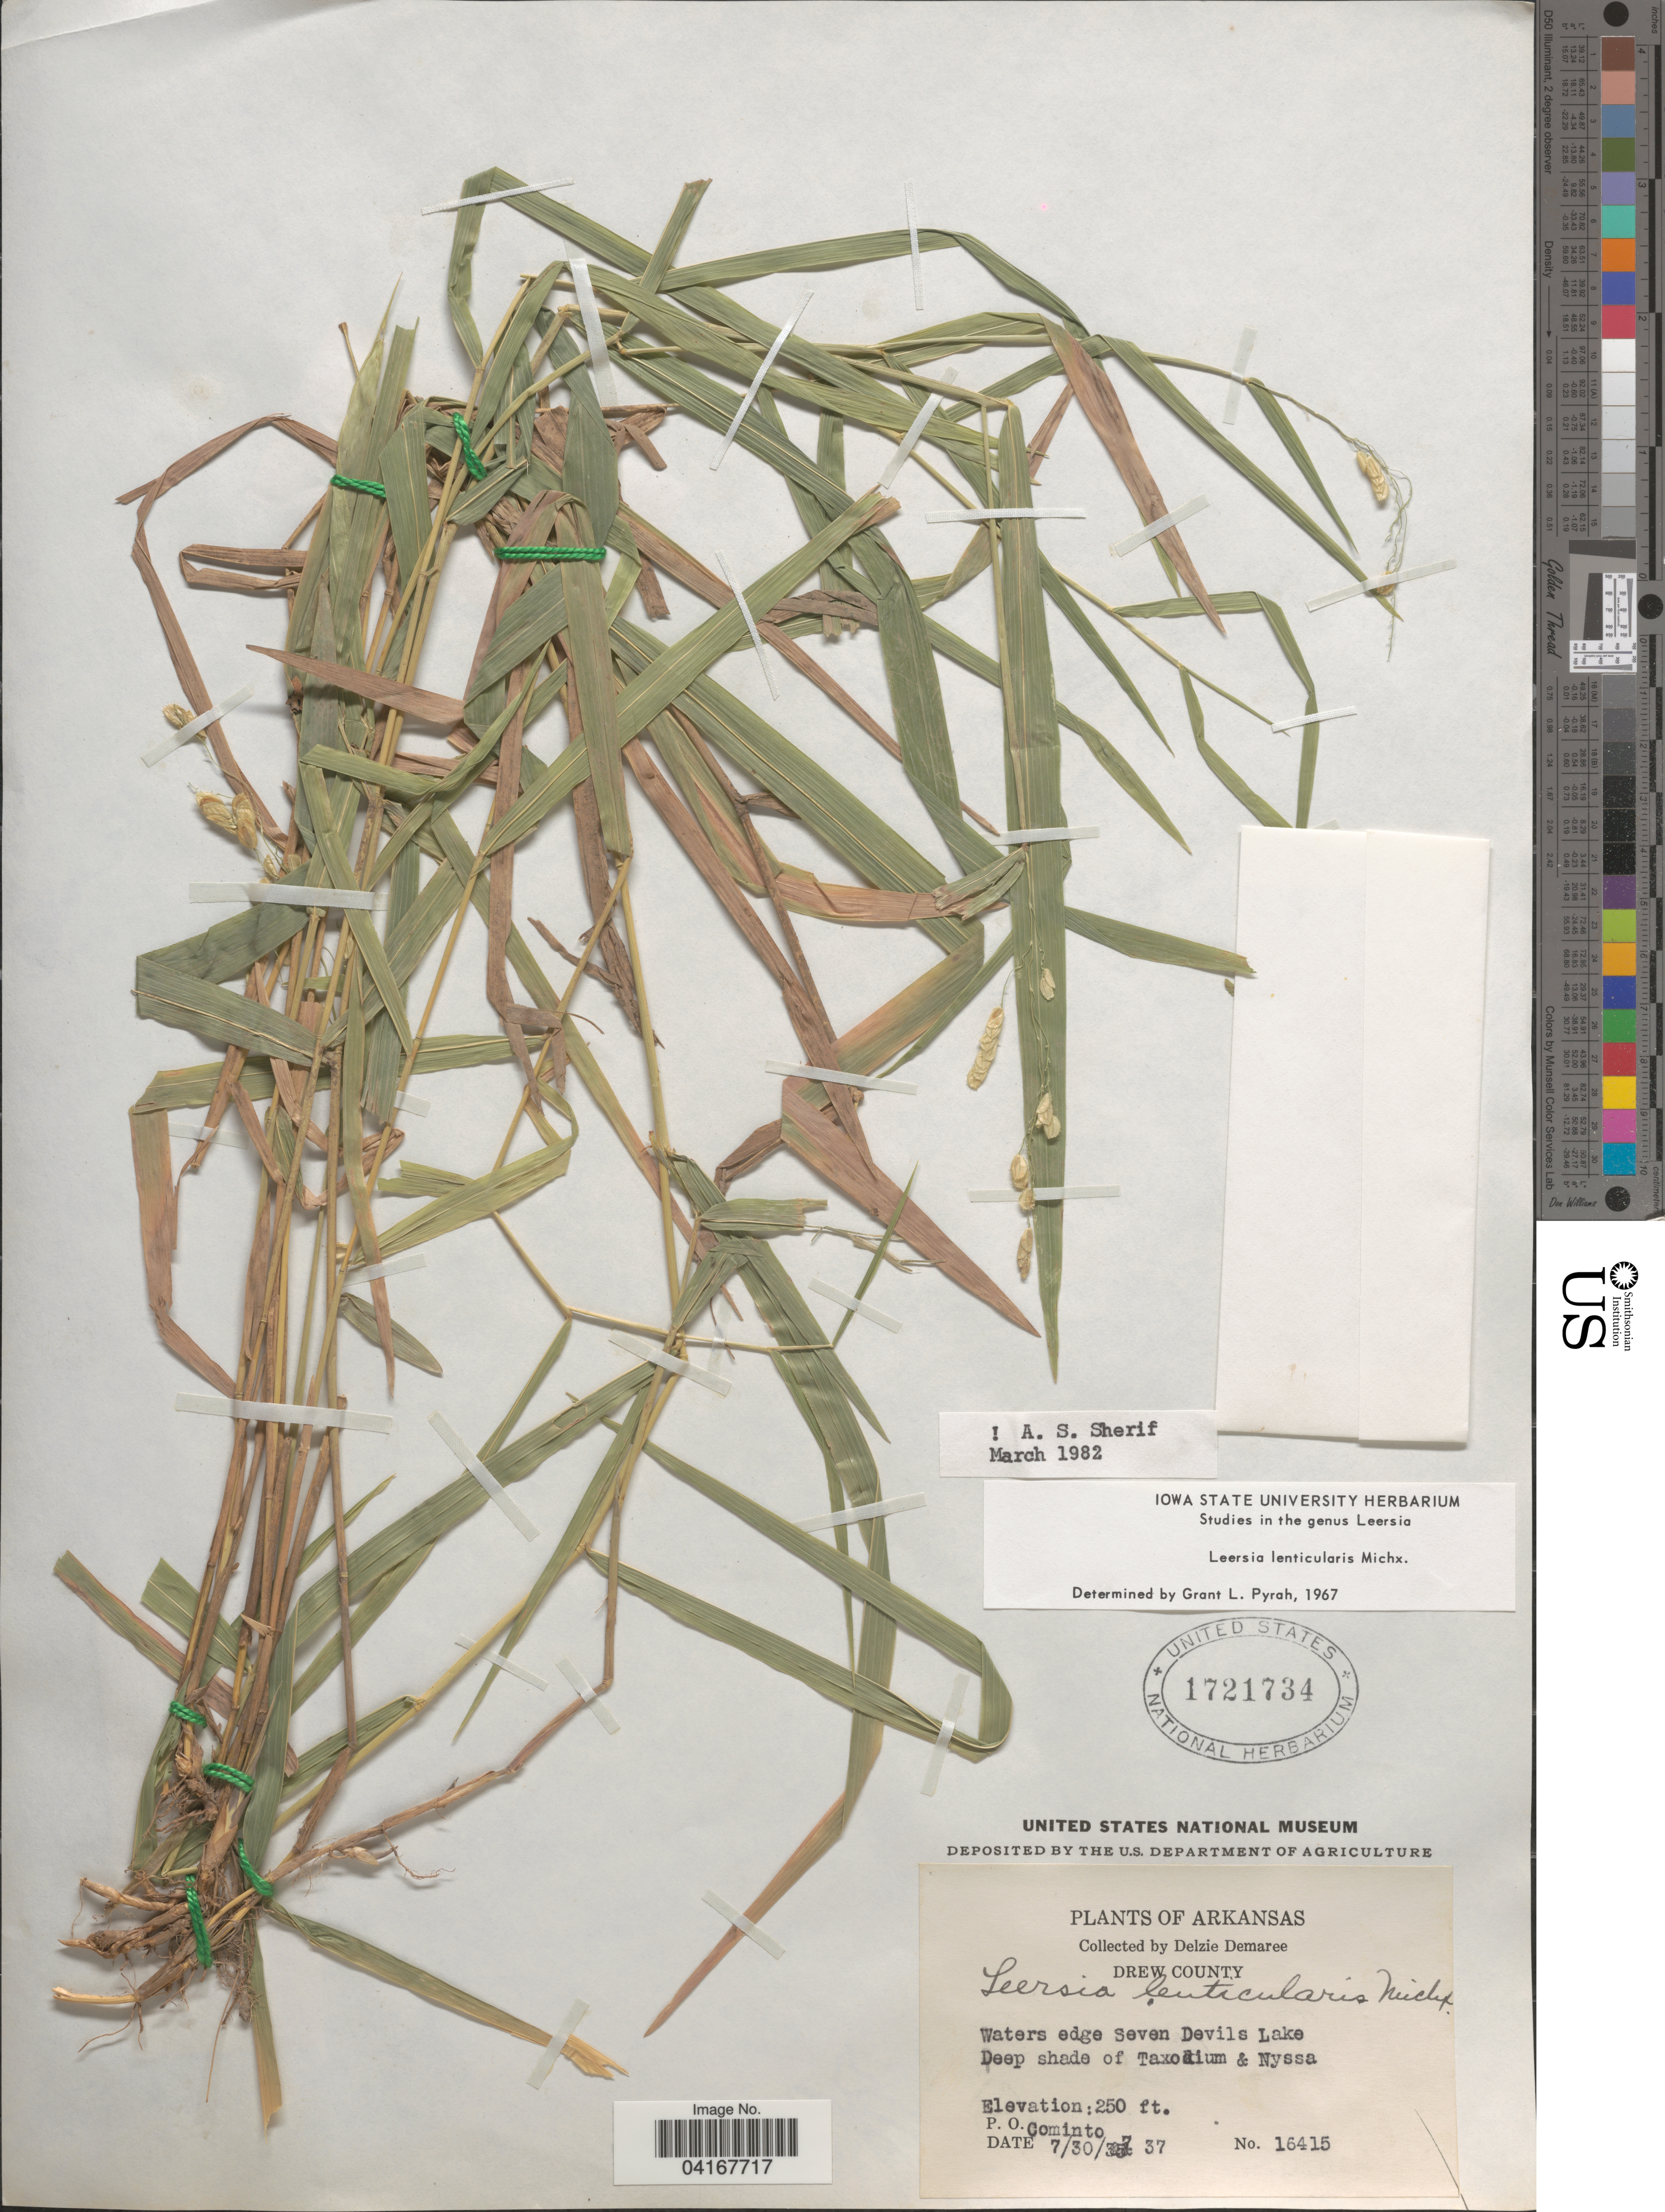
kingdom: Plantae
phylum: Tracheophyta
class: Liliopsida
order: Poales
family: Poaceae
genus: Leersia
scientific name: Leersia lenticularis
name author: Michx.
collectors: D. Demaree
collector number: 16415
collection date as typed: Transcribed d/m/y: 30/7/37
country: United States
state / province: Arkansas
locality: Drew County. Waters edge Seven Devils Lake. P. O. Cominto.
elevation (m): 76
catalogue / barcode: US 1721734